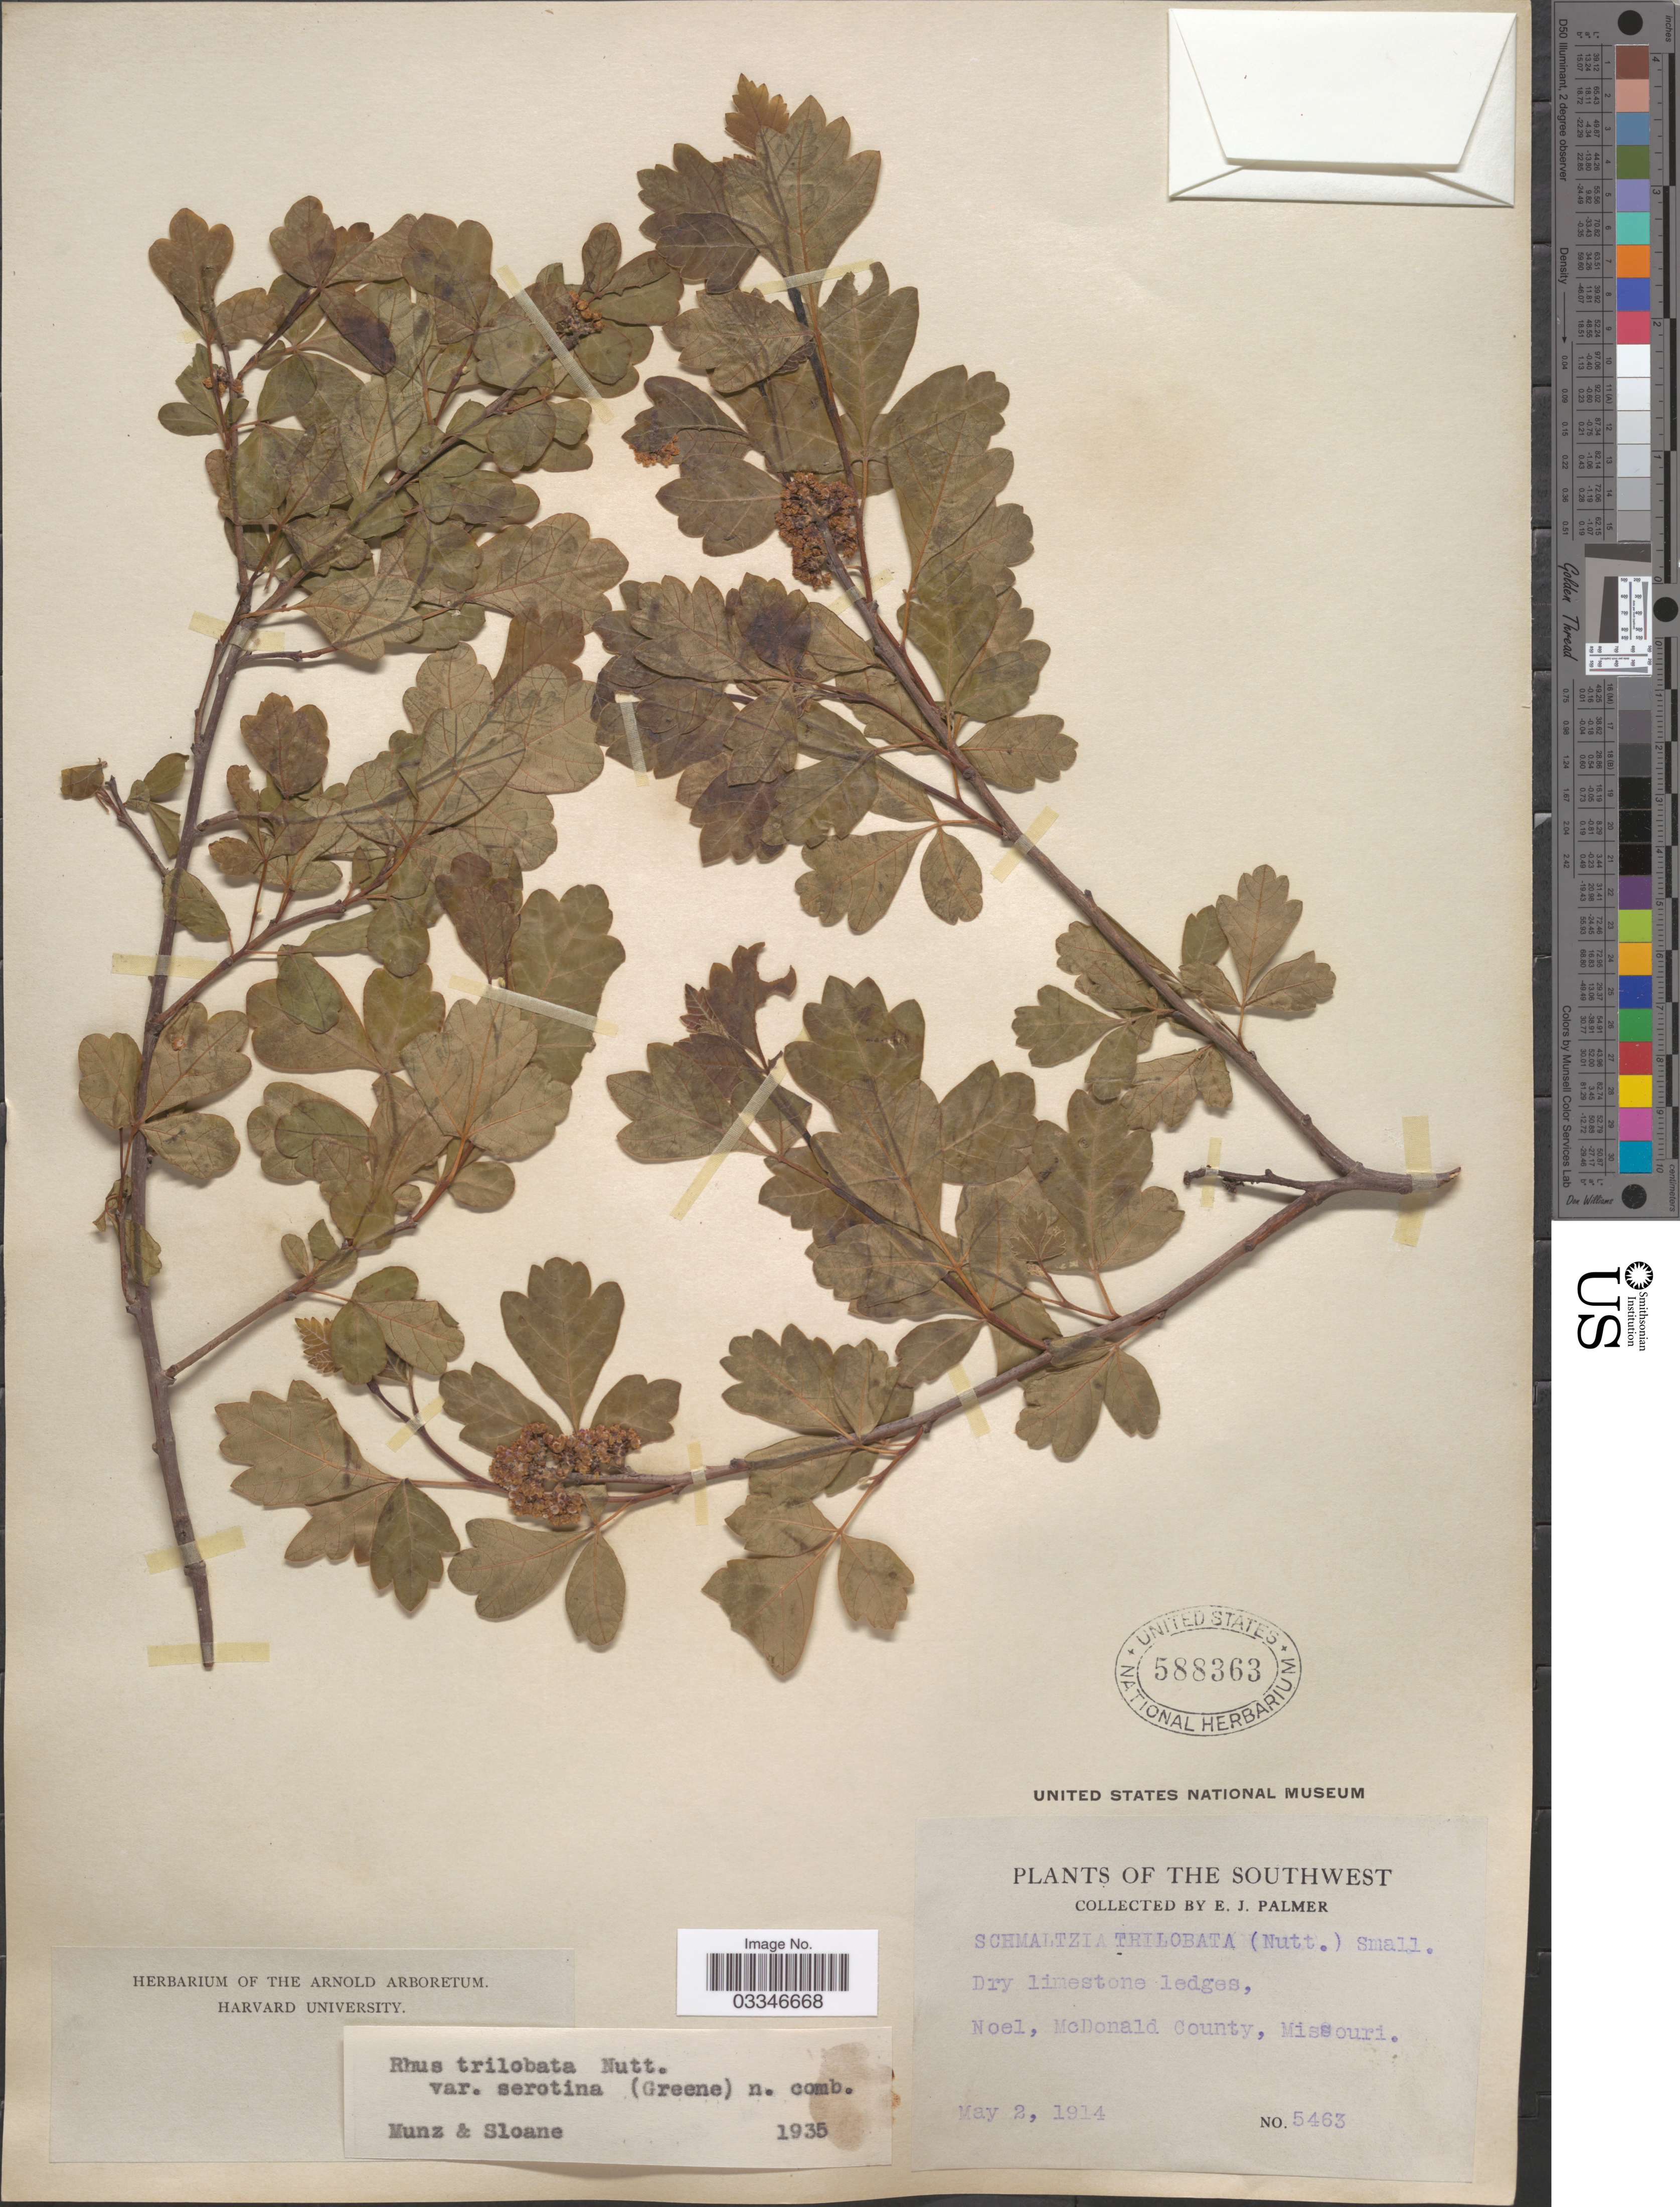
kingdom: Plantae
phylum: Tracheophyta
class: Magnoliopsida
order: Sapindales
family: Anacardiaceae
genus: Rhus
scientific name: Rhus trilobata var. serotina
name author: (Greene) F.A. Barkley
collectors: E. J. Palmer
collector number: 5463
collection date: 1914-05-02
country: United States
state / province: Missouri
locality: The Southwest. Noel, McDonald County.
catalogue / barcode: US 588363